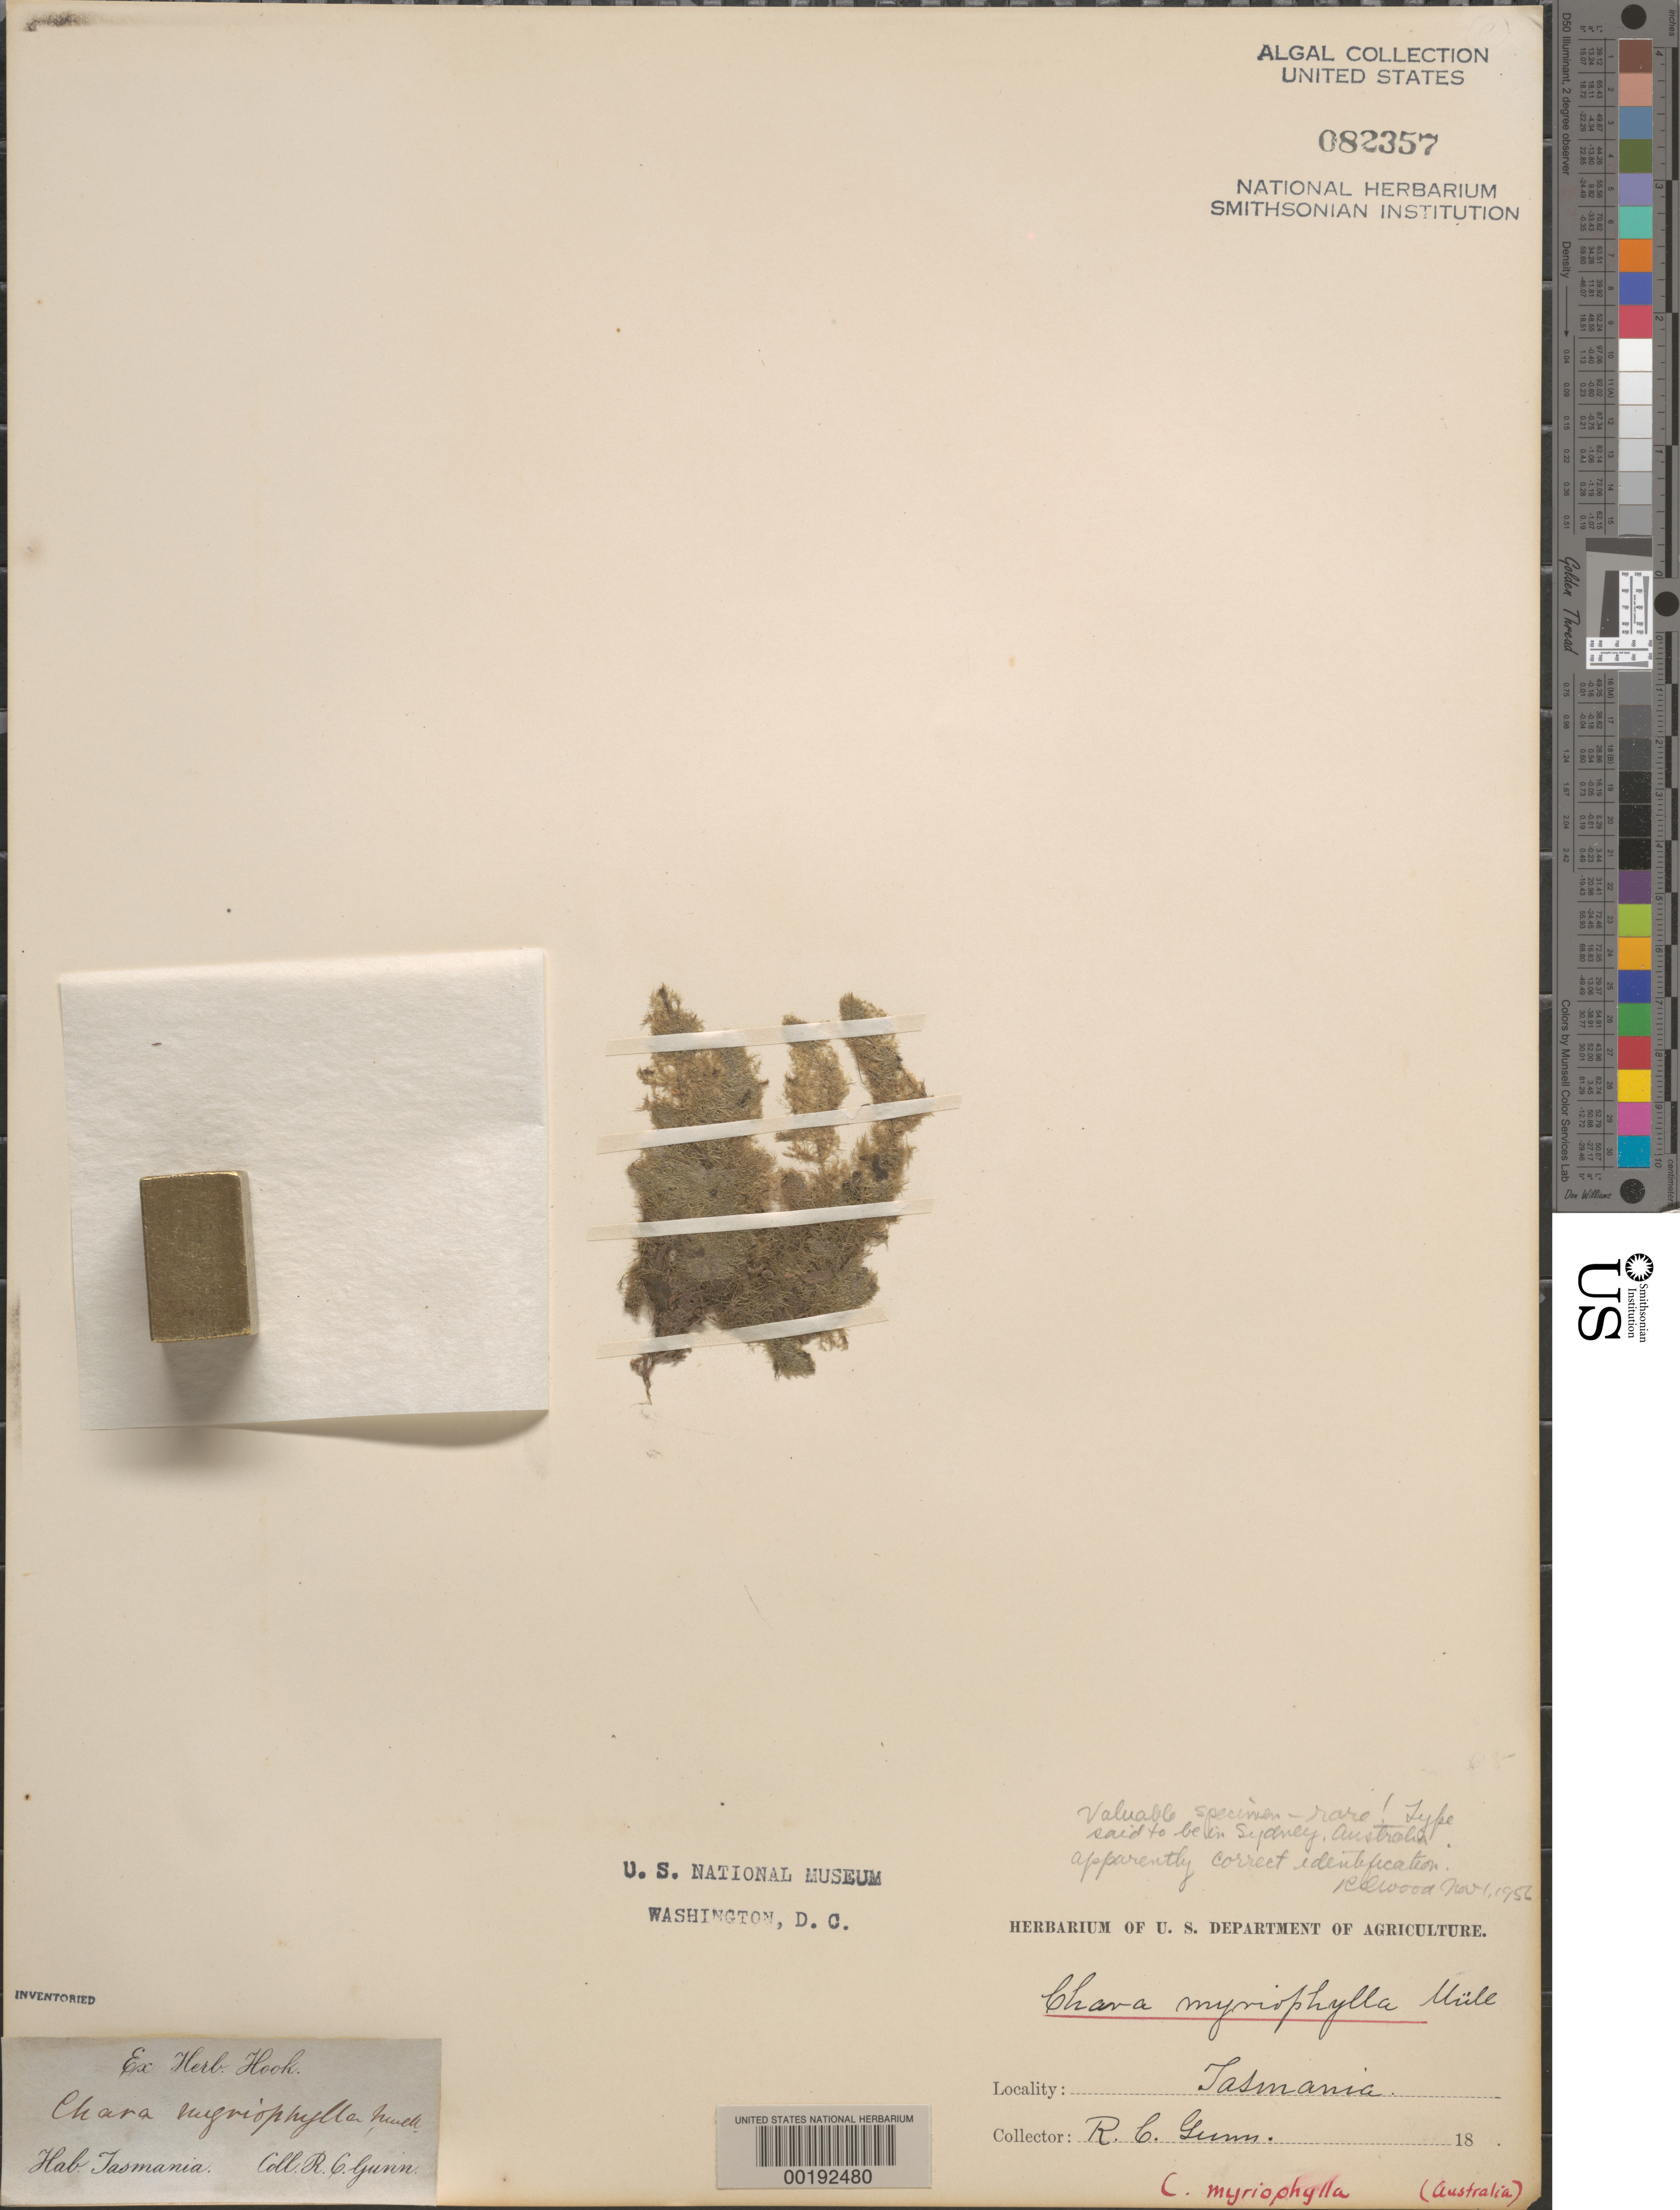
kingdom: Plantae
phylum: Charophyta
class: Charophyceae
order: Charales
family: Characeae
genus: Chara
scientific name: Chara myriophylla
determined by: Wood, R. D.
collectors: R. Gunn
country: Australia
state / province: Tasmania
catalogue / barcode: US 82357